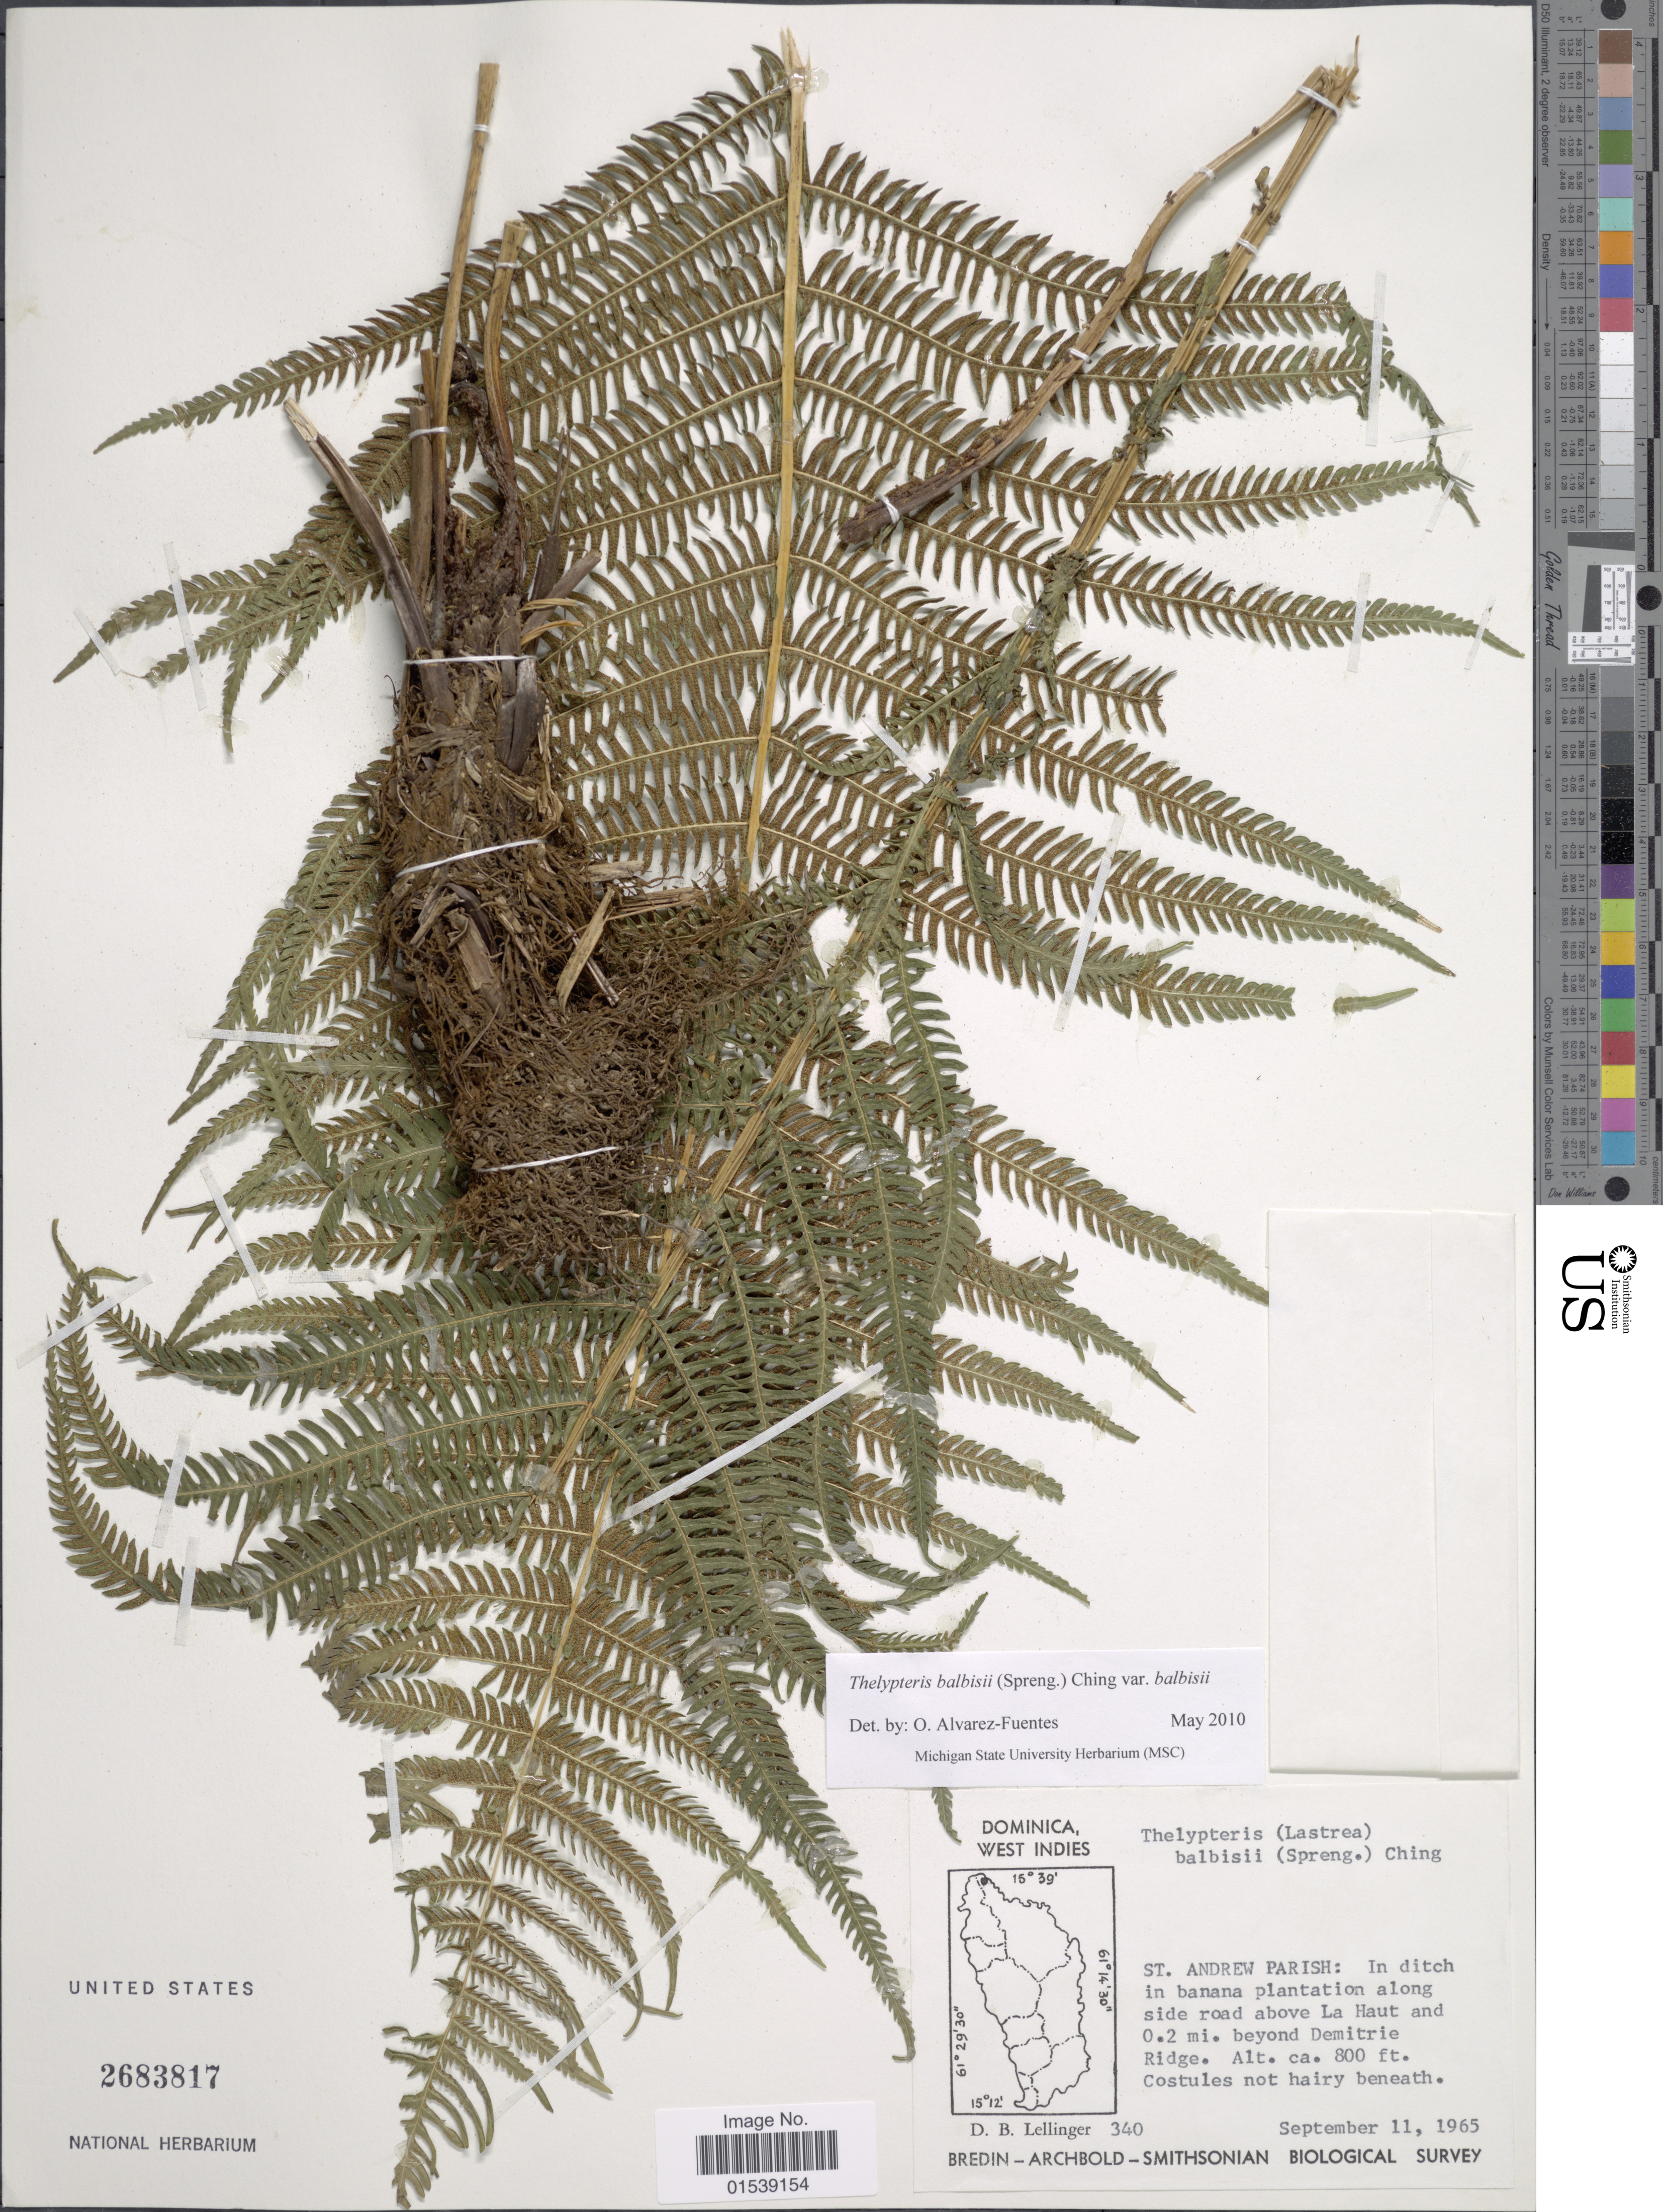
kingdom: Plantae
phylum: Tracheophyta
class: Polypodiopsida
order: Polypodiales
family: Thelypteridaceae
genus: Amauropelta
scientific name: Amauropelta balbisii (Spreng.) comb. nov., ined. 2015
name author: (Spreng.)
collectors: D. B. Lellinger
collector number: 340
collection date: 1965-09-11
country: Dominica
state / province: St. Andrew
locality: West Indies, St. Andrew Parish: in ditch in banana plantation along side road above La Haut and 0.2 mi. beyond Demitrie Ridge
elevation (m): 244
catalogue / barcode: US 2683817